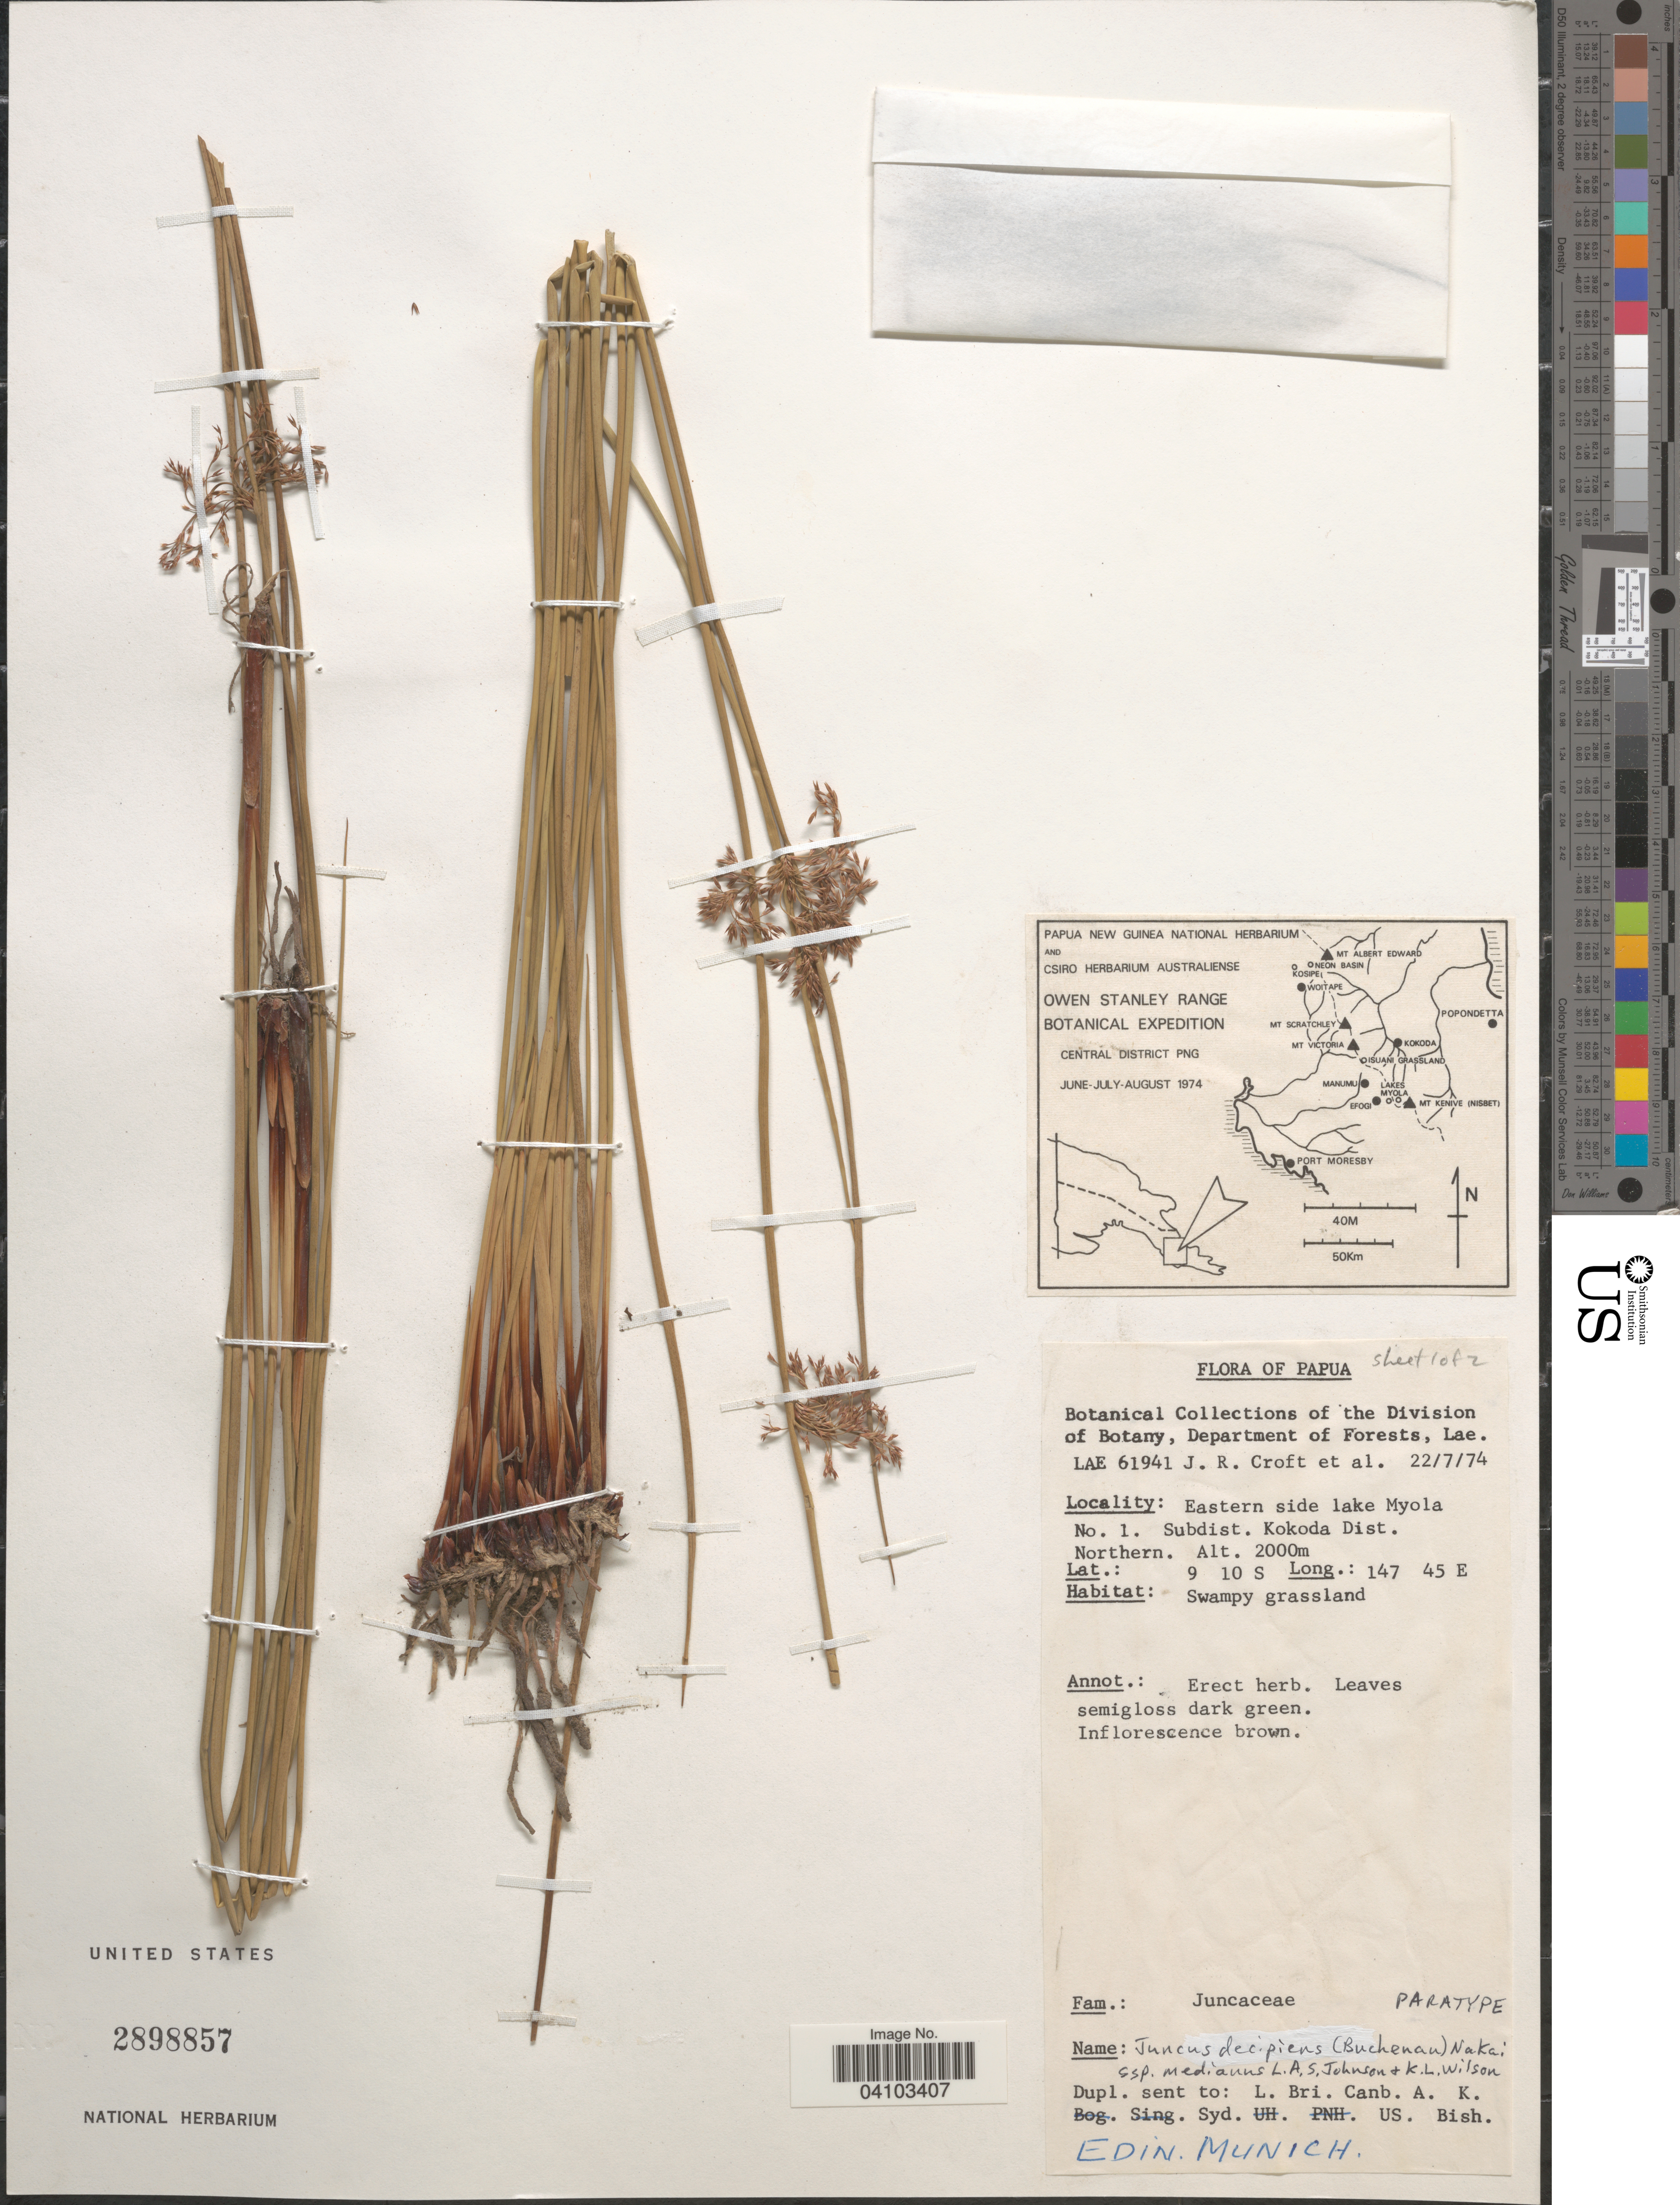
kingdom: Plantae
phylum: Tracheophyta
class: Liliopsida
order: Poales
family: Juncaceae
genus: Juncus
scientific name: Juncus decipiens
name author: (Buchenau) Nakai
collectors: J. R. Croft & et al.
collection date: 1974-07-22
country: Papua New Guinea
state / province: Northern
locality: Owen Stanley Range Botanical Expedition. Eastern side lake Myola. No. 1. Subdist. Kokoda Dist.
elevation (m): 2000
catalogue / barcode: US 2898857